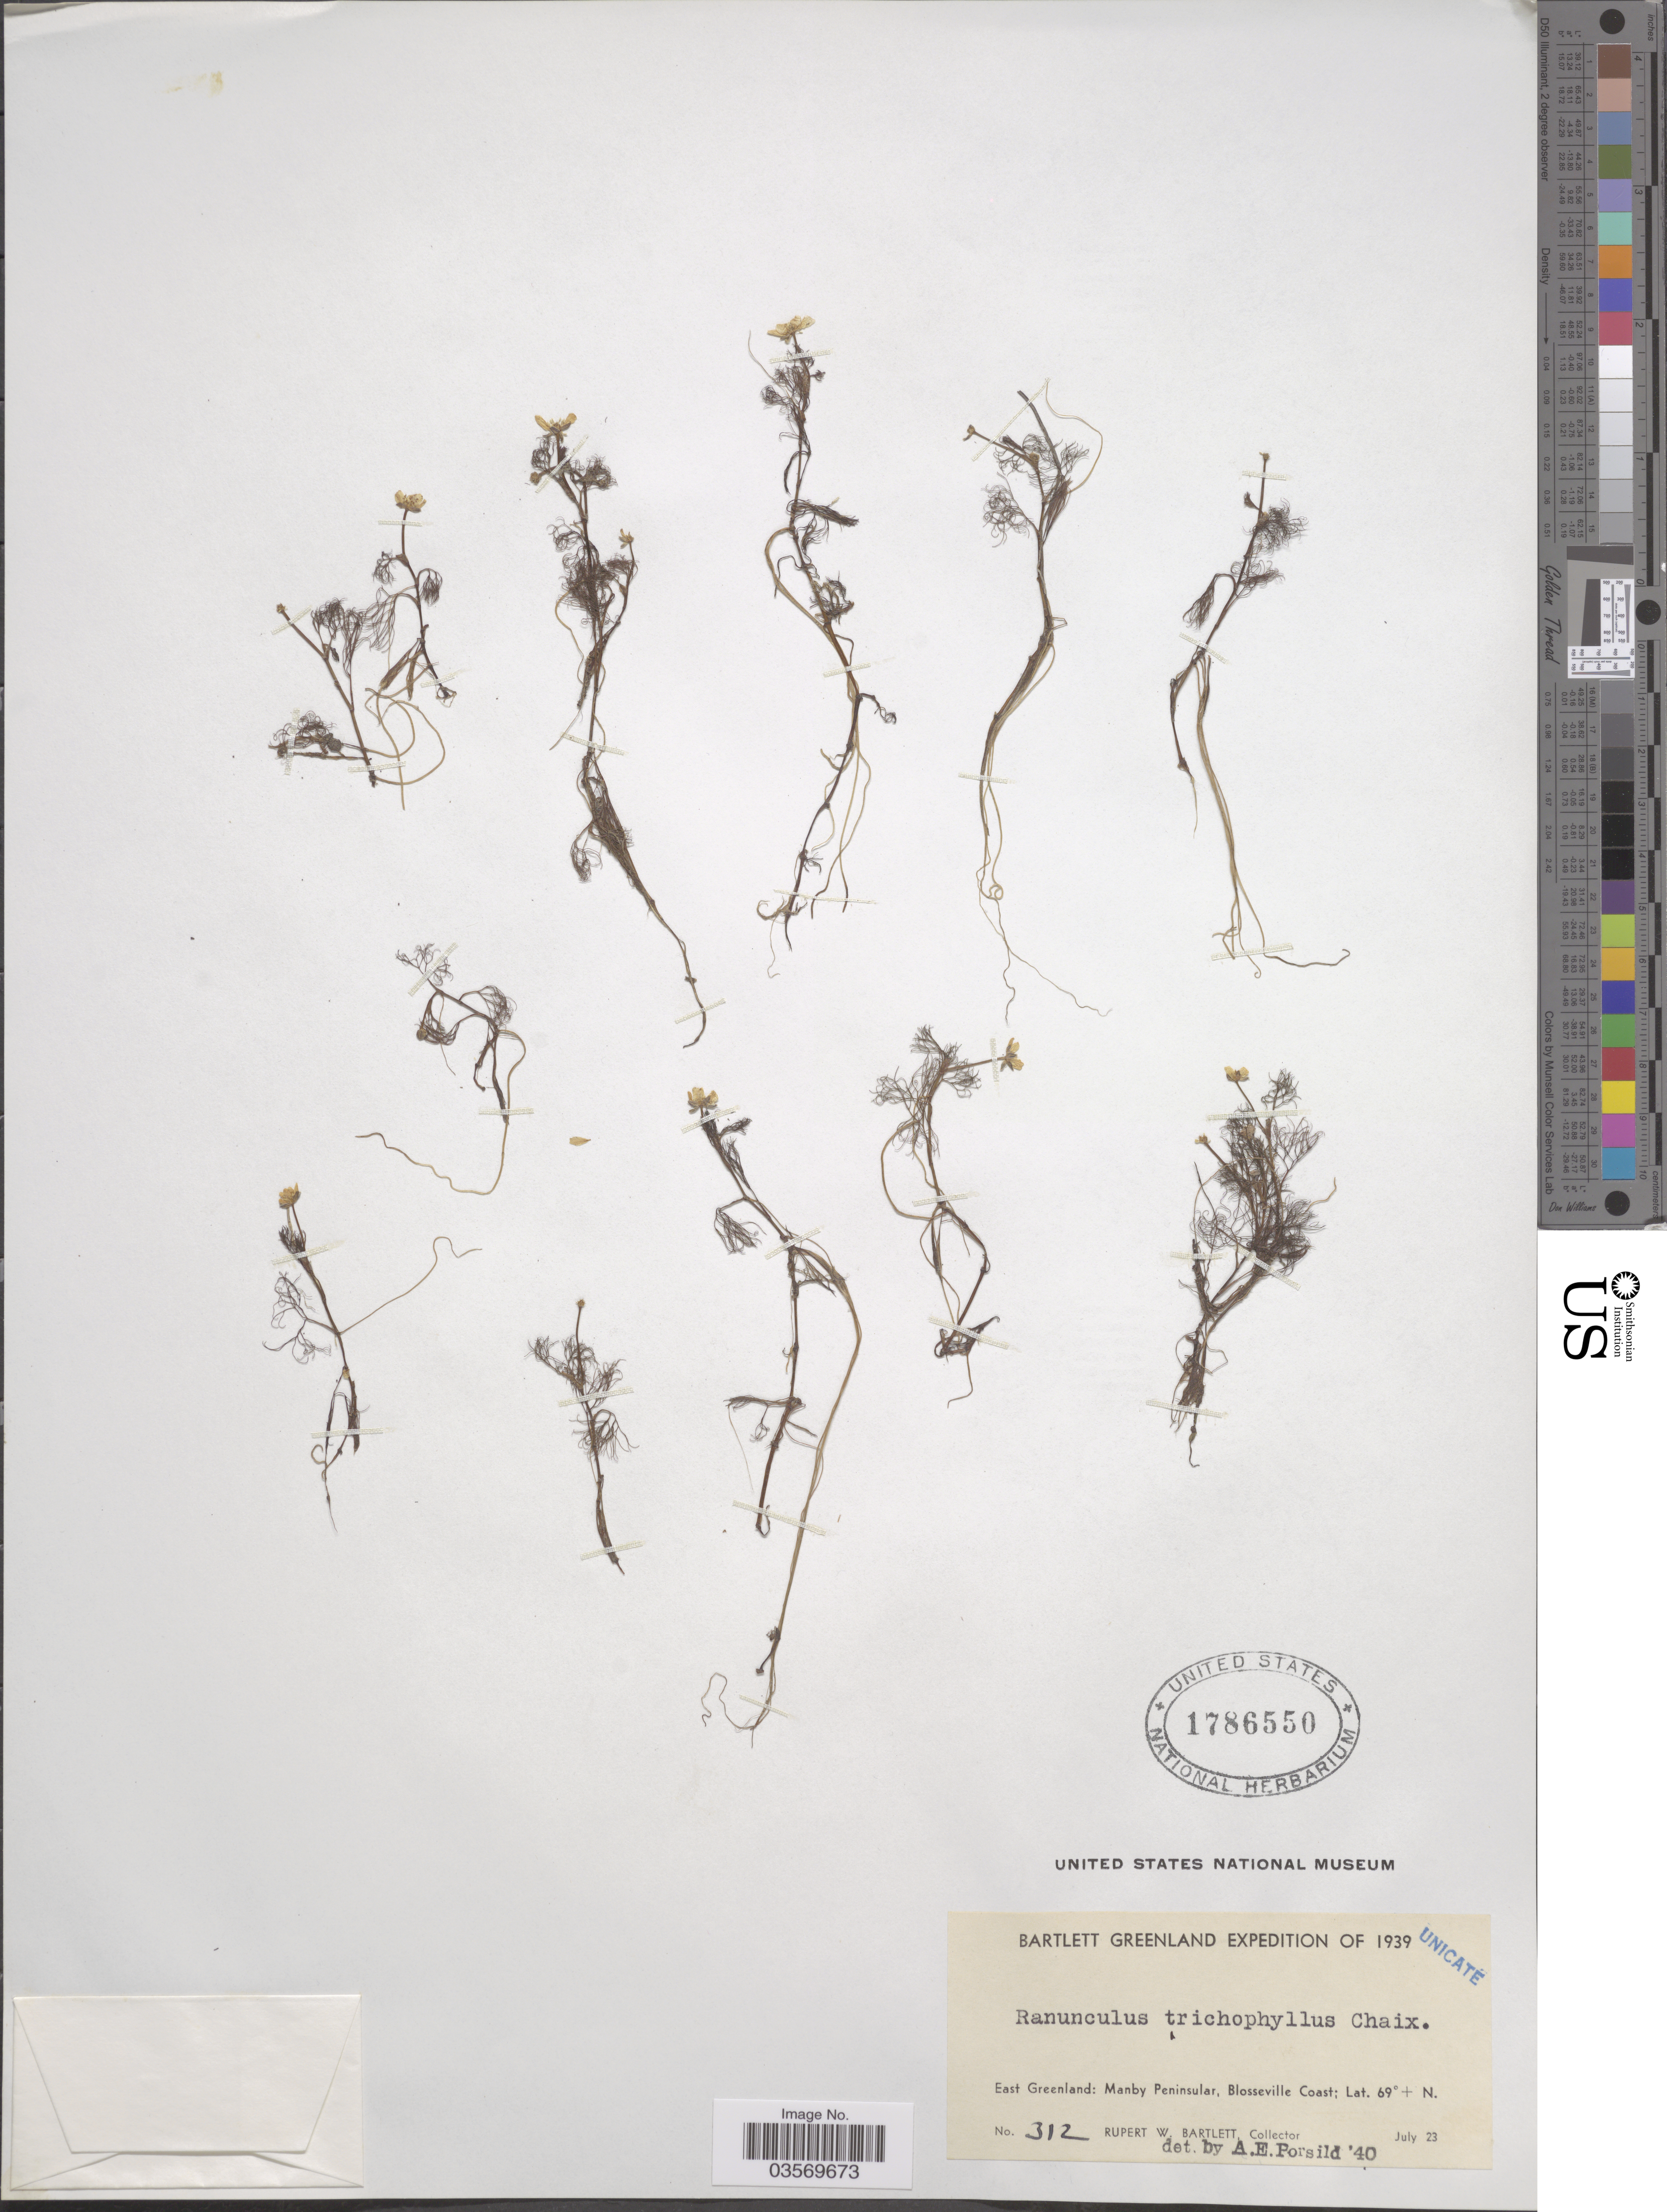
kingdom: Plantae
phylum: Tracheophyta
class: Magnoliopsida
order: Ranunculales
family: Ranunculaceae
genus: Ranunculus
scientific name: Ranunculus trichophyllus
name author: Chaix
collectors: R. W. Bartlett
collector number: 312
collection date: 1939-07-23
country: Greenland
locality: East Greenland: Manby Peninsular, Blosseville Coast.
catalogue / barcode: US 1786550